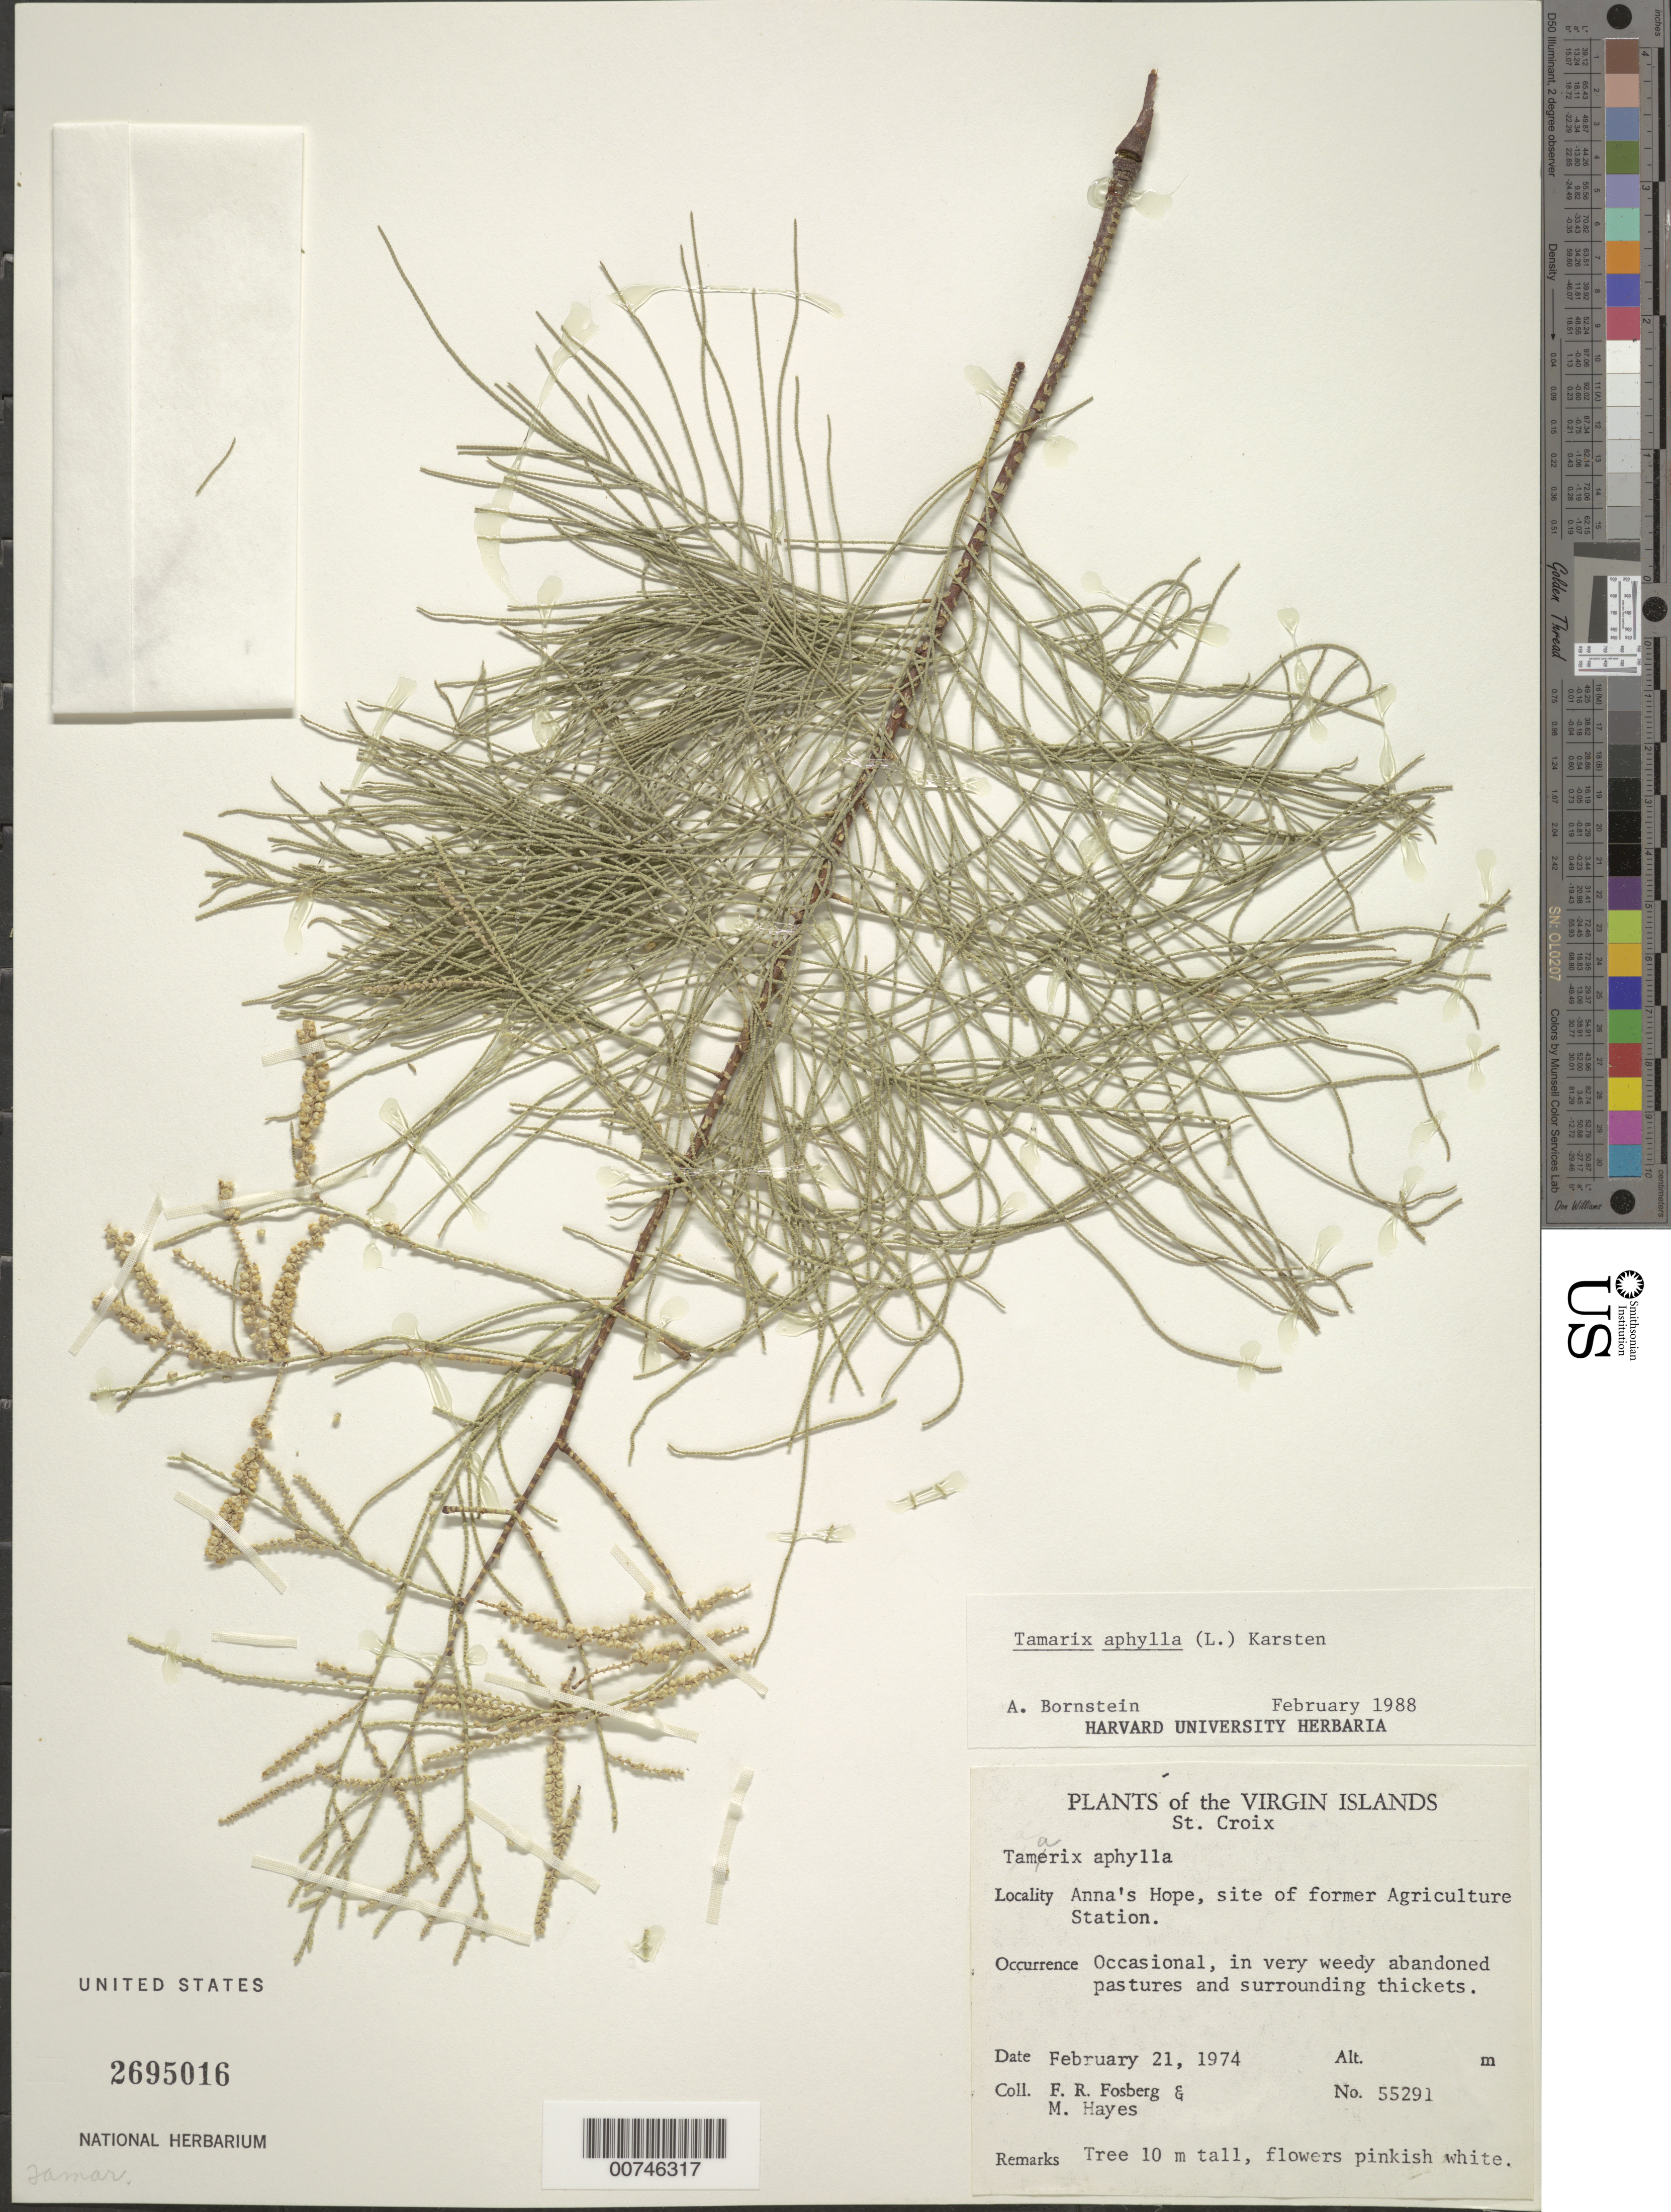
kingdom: Plantae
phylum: Tracheophyta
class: Magnoliopsida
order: Caryophyllales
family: Tamaricaceae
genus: Tamarix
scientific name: Tamarix aphylla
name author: (L.) H. Karst.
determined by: Bornstein, Allan J.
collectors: F. R. Fosberg & M. Hayes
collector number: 55291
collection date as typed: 21 Feb 1974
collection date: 1974-02-21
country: U.S. Virgin Islands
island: St. Croix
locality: Anna's Hope, site of former Agriculture Station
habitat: Occasional in very weedy abandoned pastures and surrounding thickets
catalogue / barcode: US 2695016